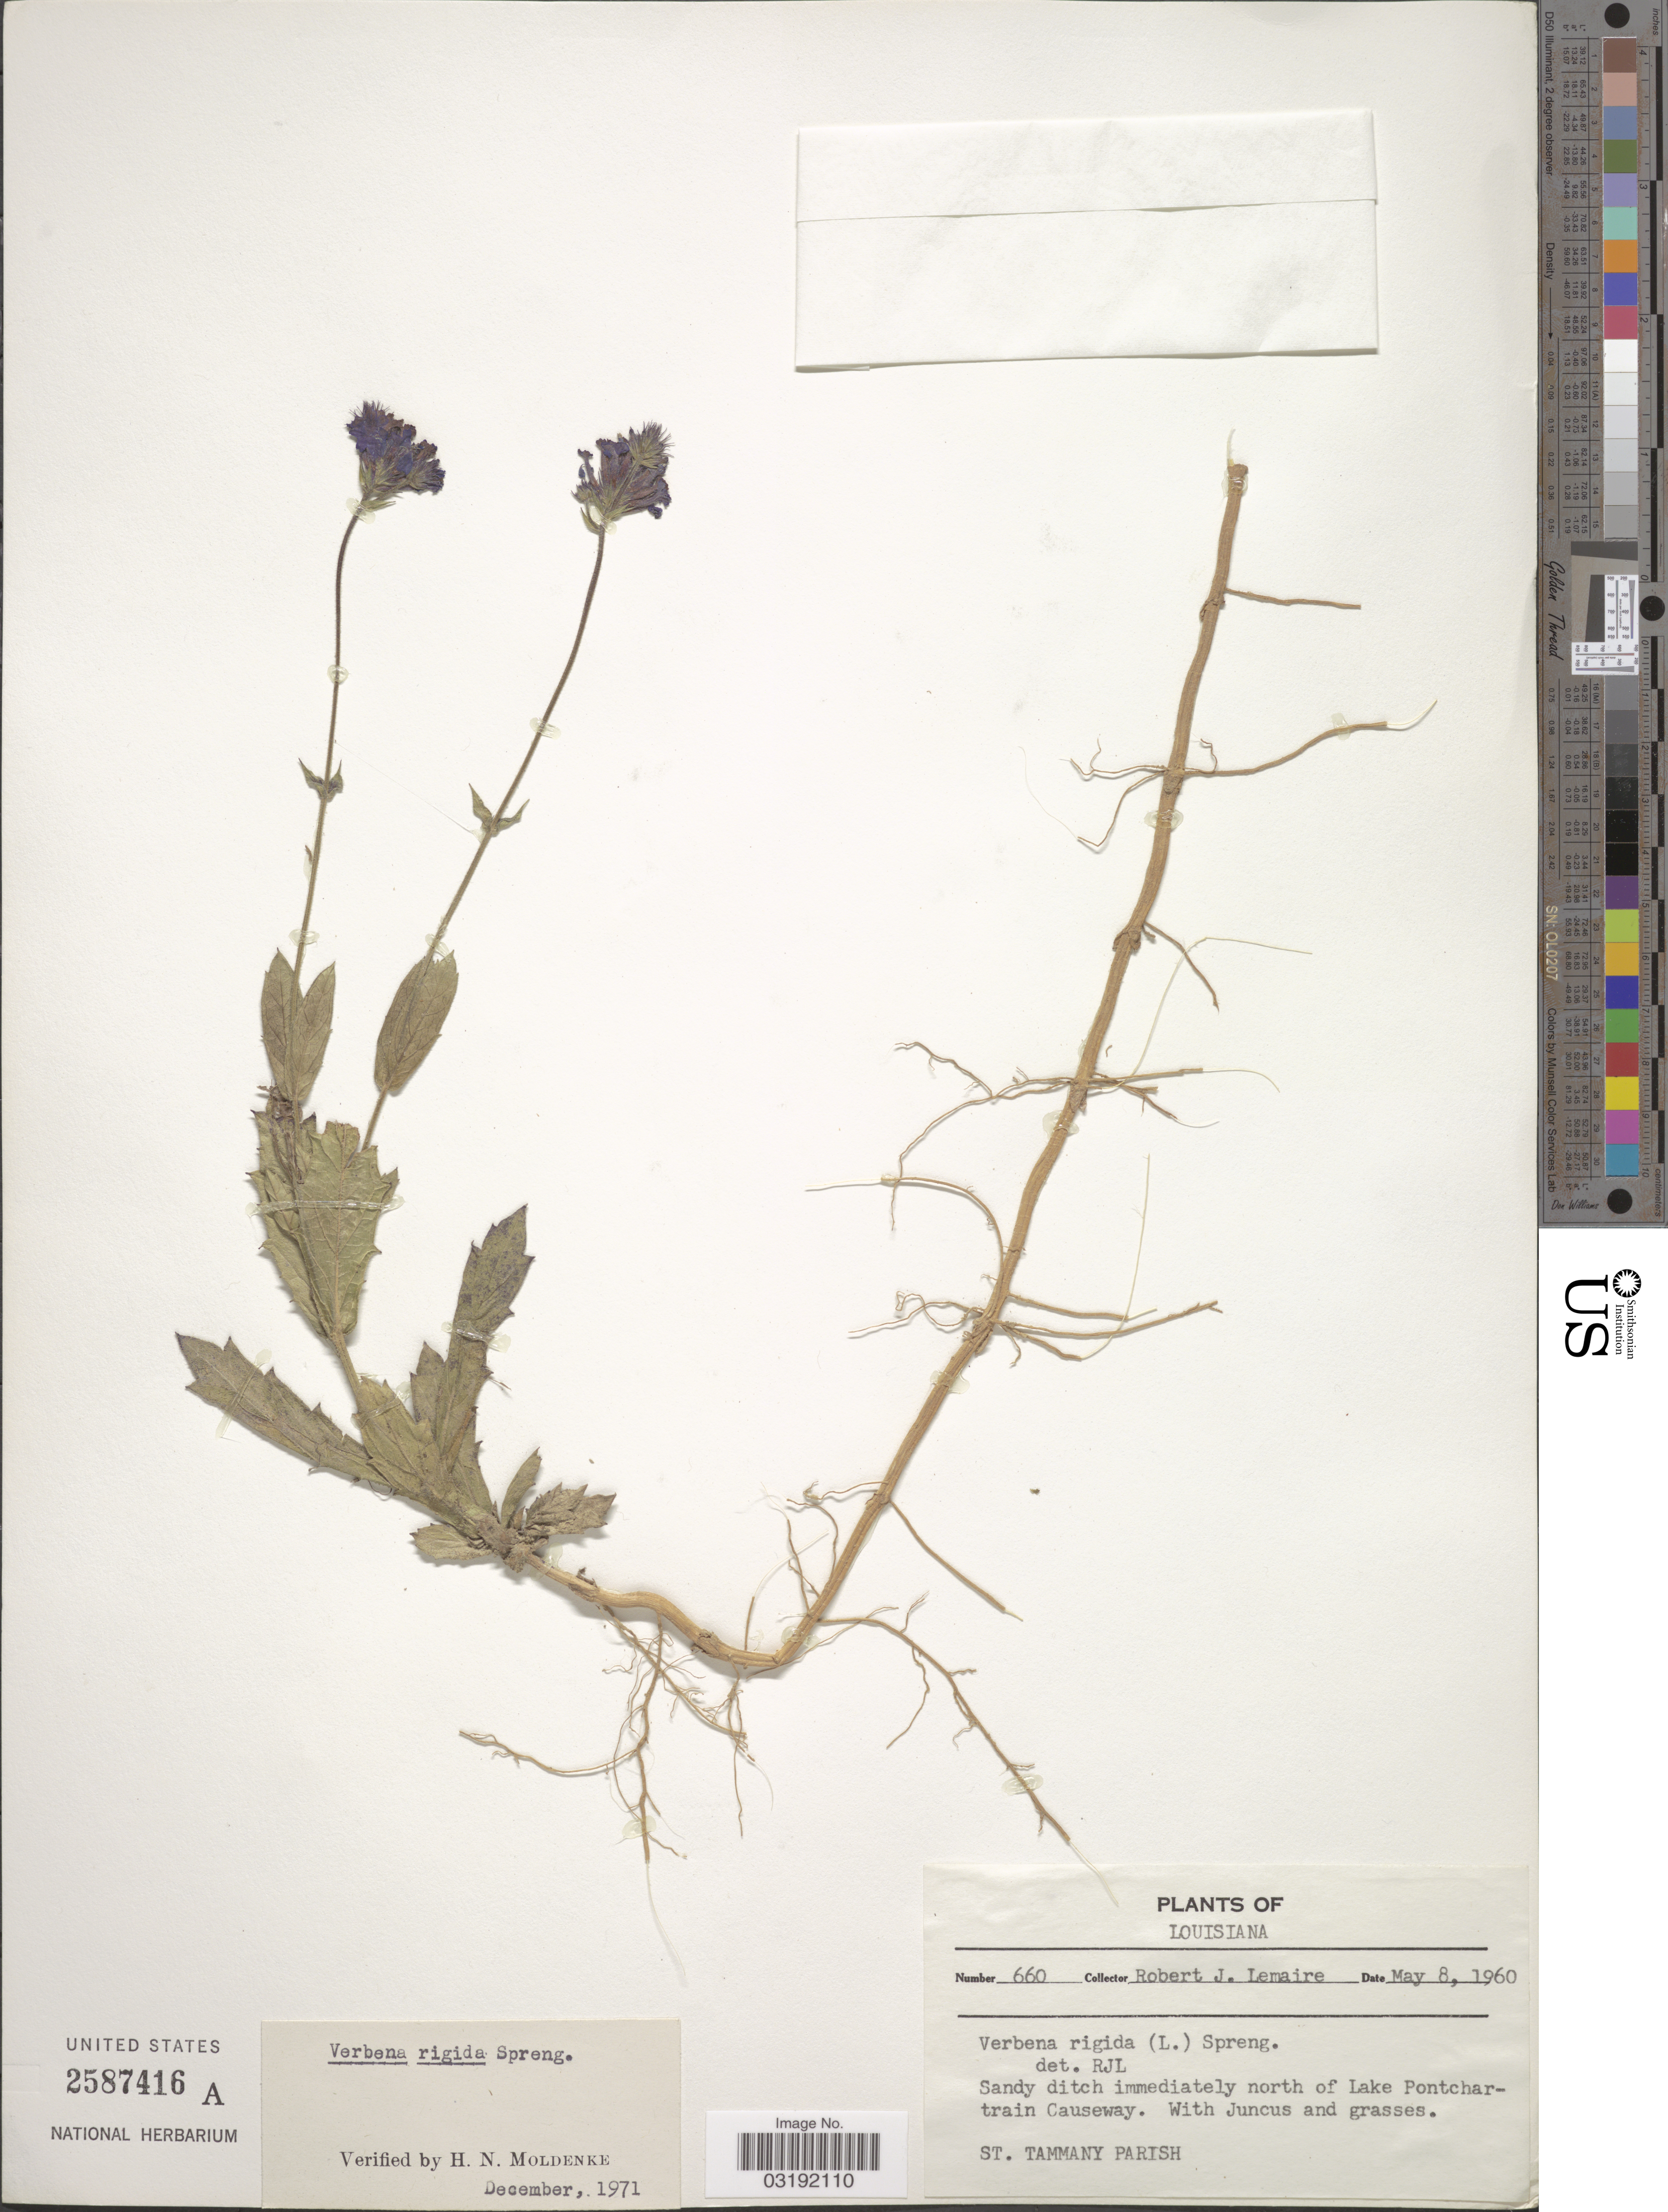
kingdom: Plantae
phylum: Tracheophyta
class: Magnoliopsida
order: Lamiales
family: Verbenaceae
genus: Verbena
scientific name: Verbena rigida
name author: Spreng.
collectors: R. J. Lemaire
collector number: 660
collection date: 1960-05-08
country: United States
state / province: Louisiana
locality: Sandy ditch immediately north of Lake Pontchartrain Causeway. St. Tammany Parish.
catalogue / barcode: US 2587416A